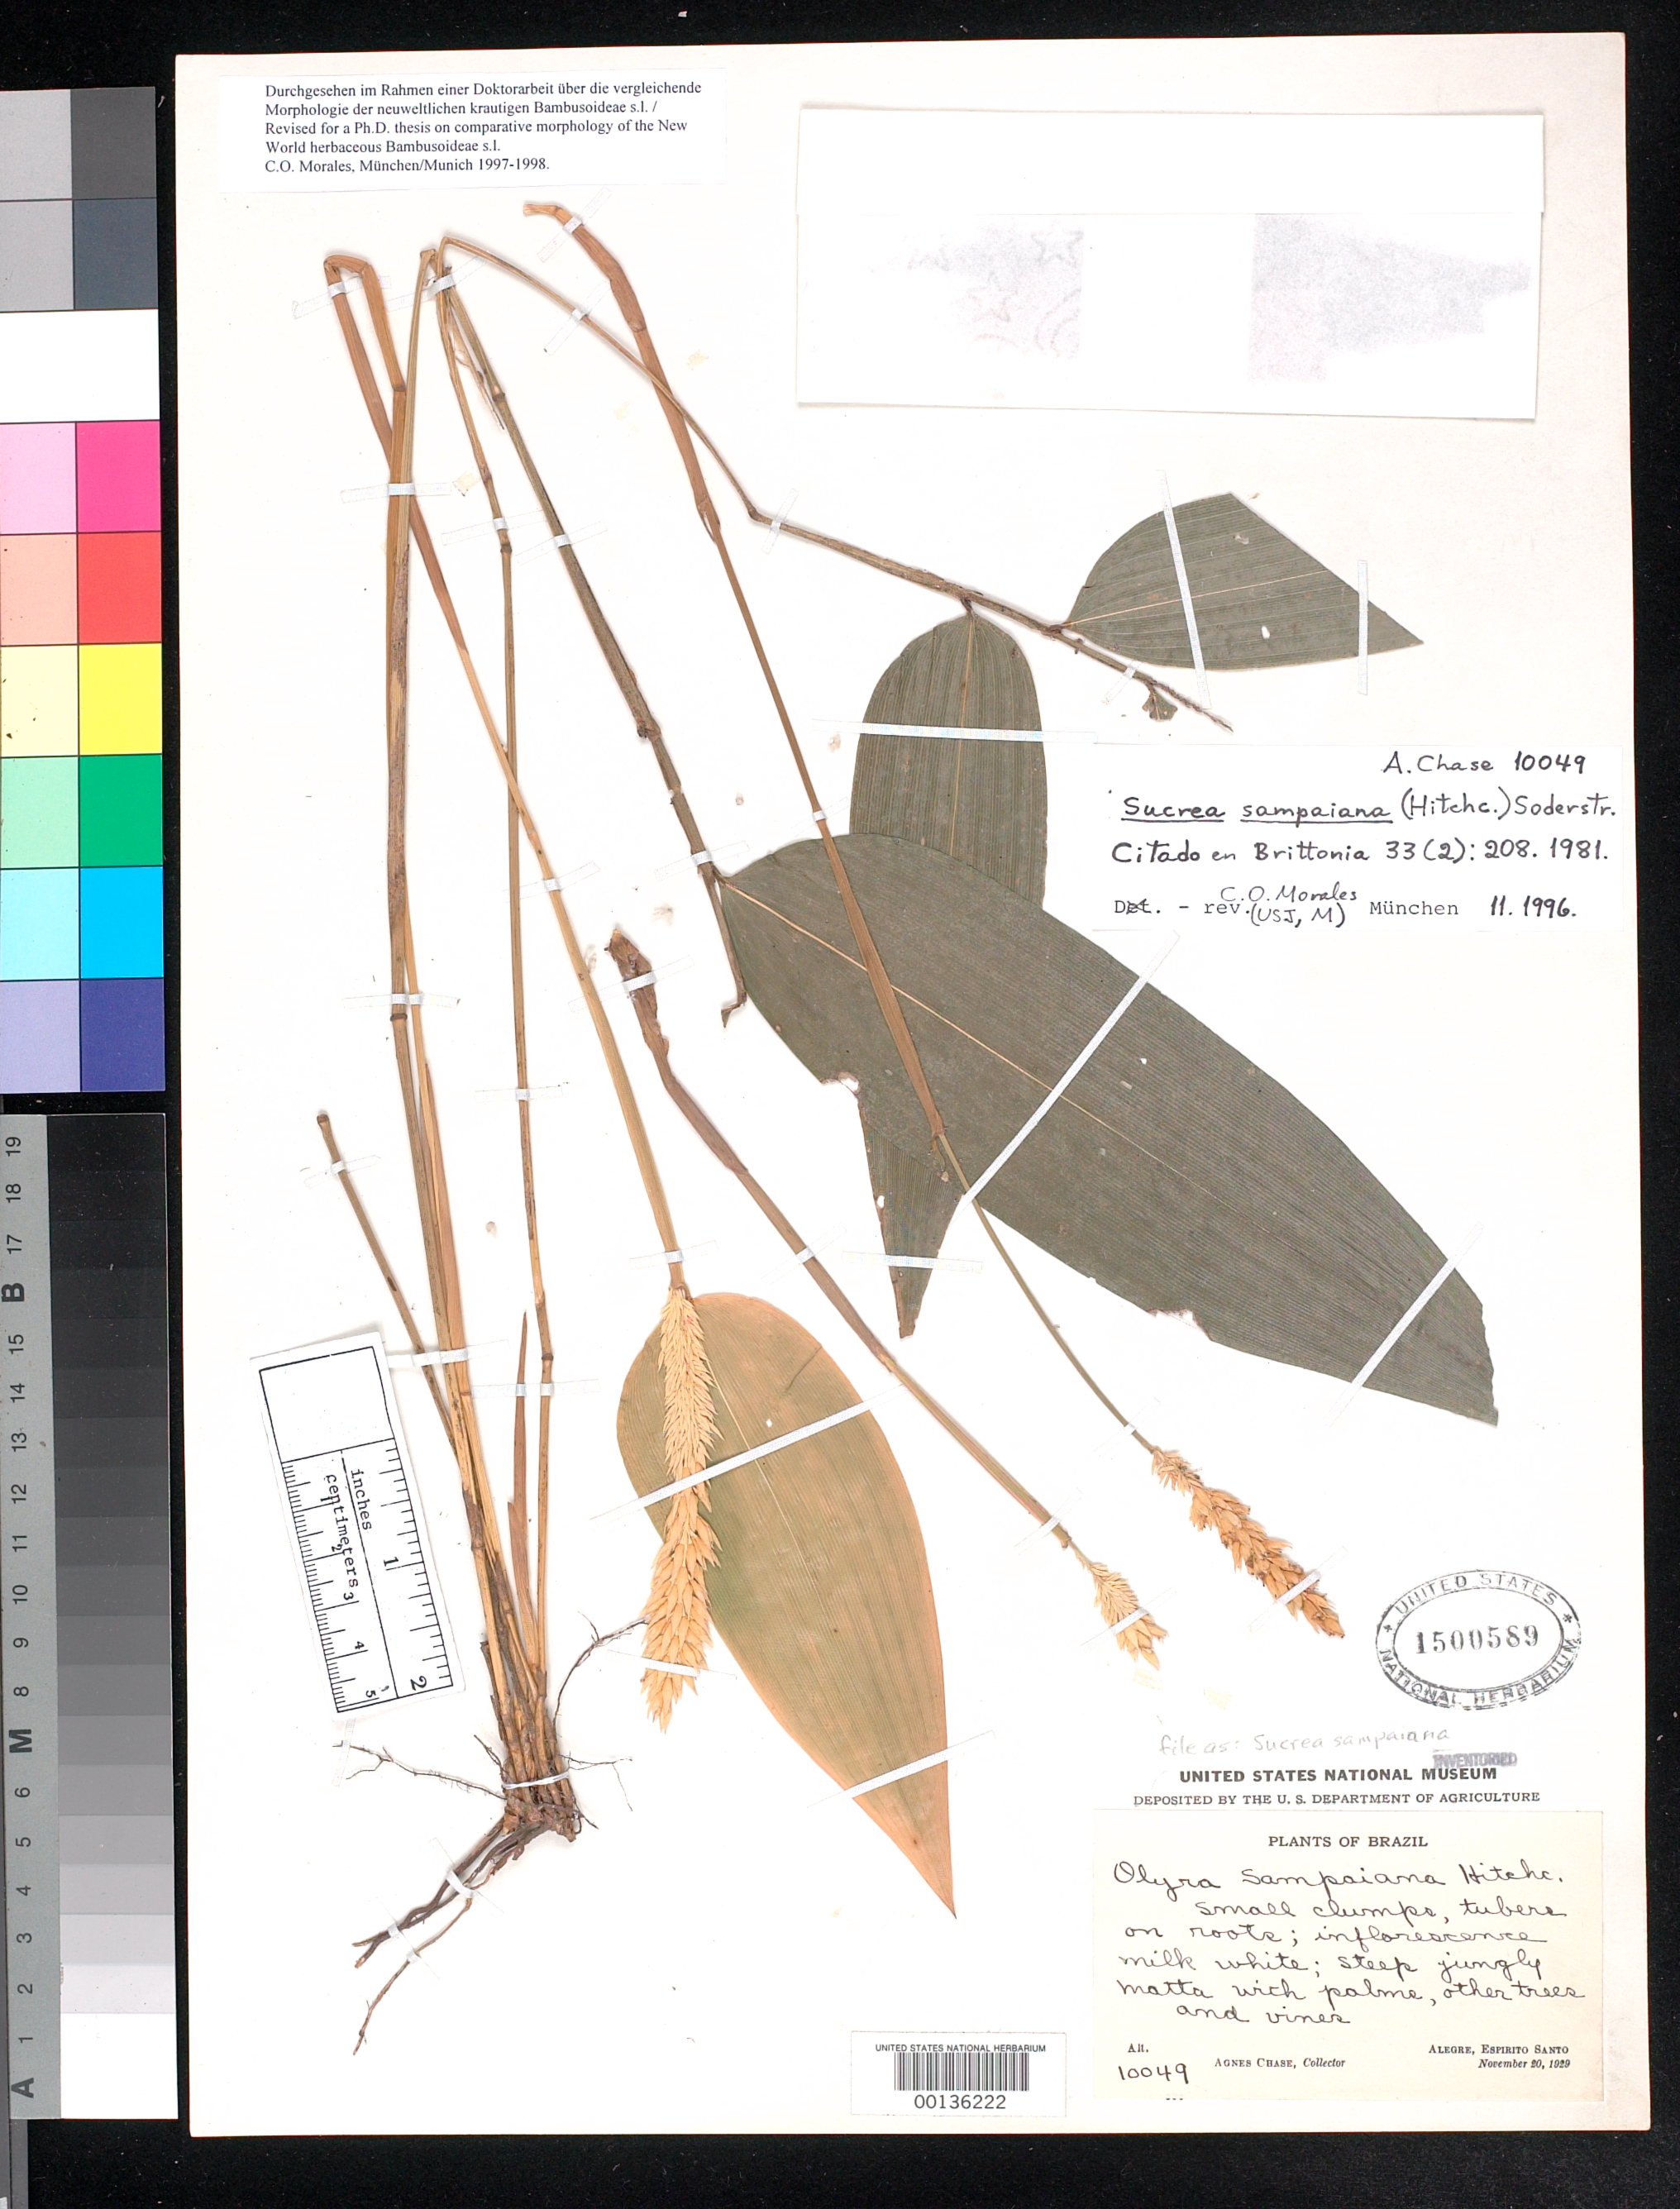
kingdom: Plantae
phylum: Tracheophyta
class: Liliopsida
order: Poales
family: Poaceae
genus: Sucrea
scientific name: Sucrea sampaiana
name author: (Hitchc.) Soderstr.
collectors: A. Chase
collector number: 10049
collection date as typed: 20 Nov 1929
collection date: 1929-11-20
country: Brazil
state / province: Espírito Santo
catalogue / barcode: US 1500589